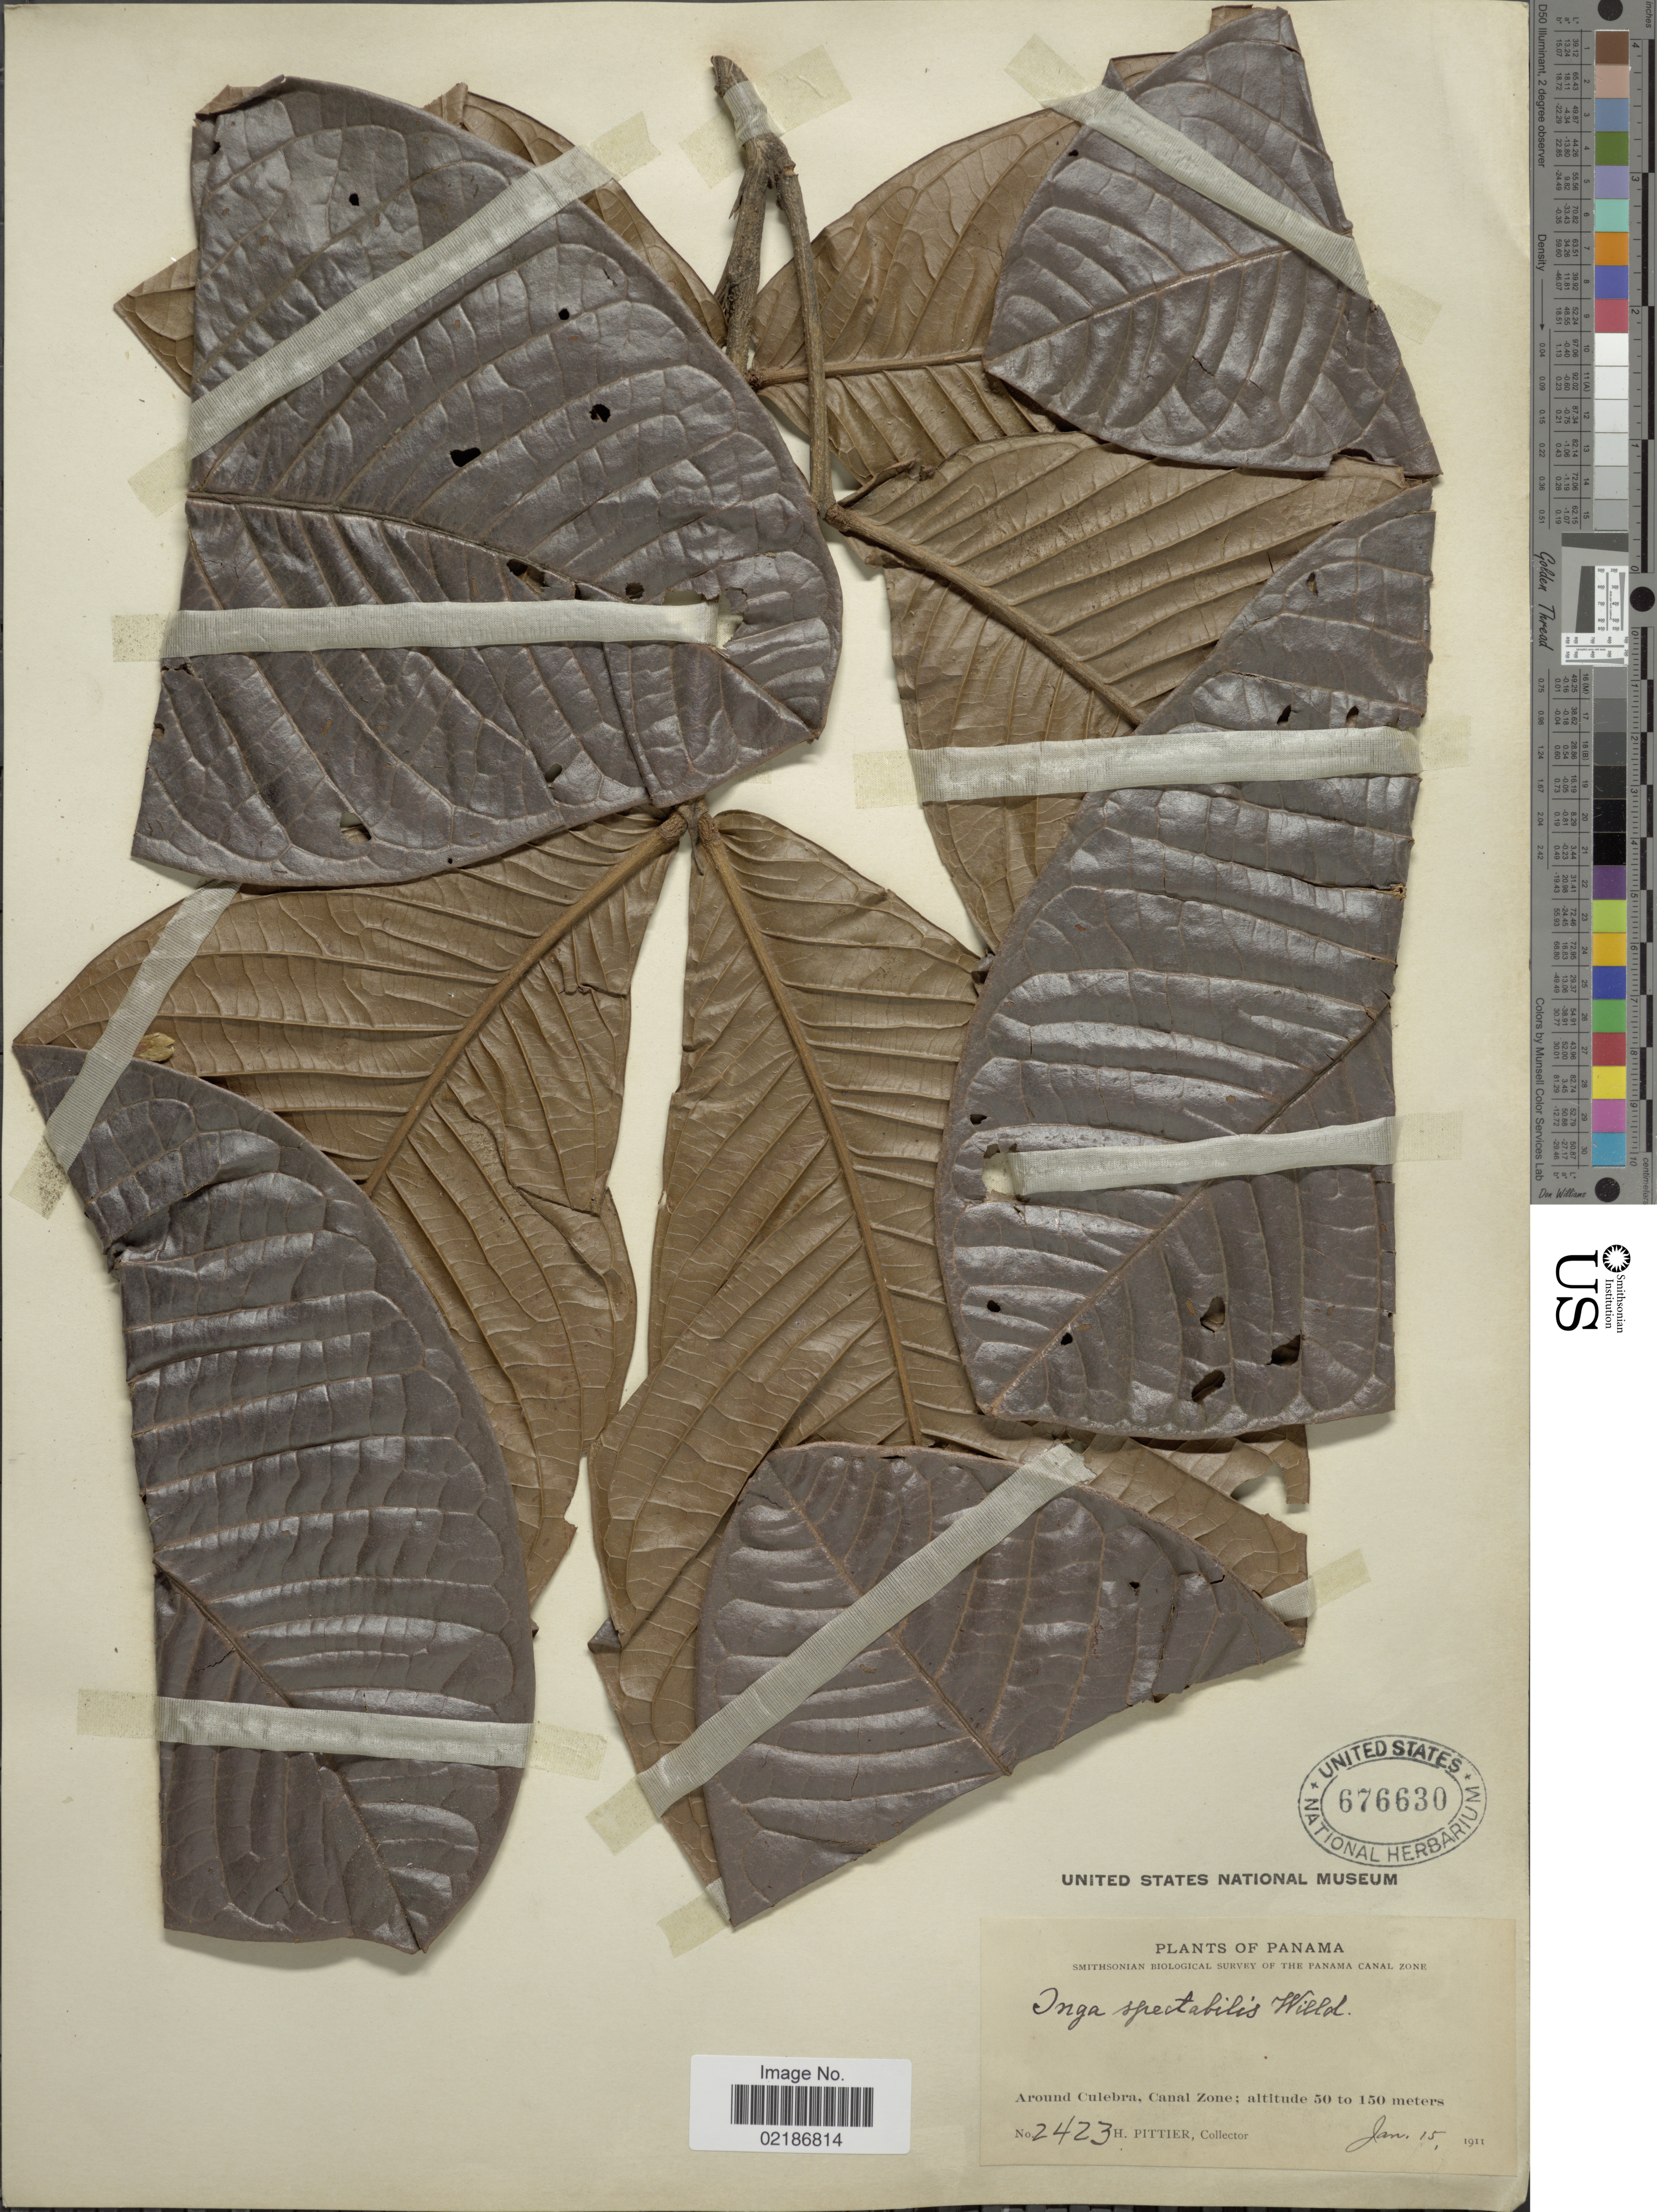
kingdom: Plantae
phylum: Tracheophyta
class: Magnoliopsida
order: Fabales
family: Fabaceae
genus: Inga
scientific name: Inga spectabilis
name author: (Vahl) Willd.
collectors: H. F. Pittier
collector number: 2423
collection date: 1911-01-15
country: Panama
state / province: Colón / Panamá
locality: Around Culebra, Canal Zone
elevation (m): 50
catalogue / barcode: US 676630